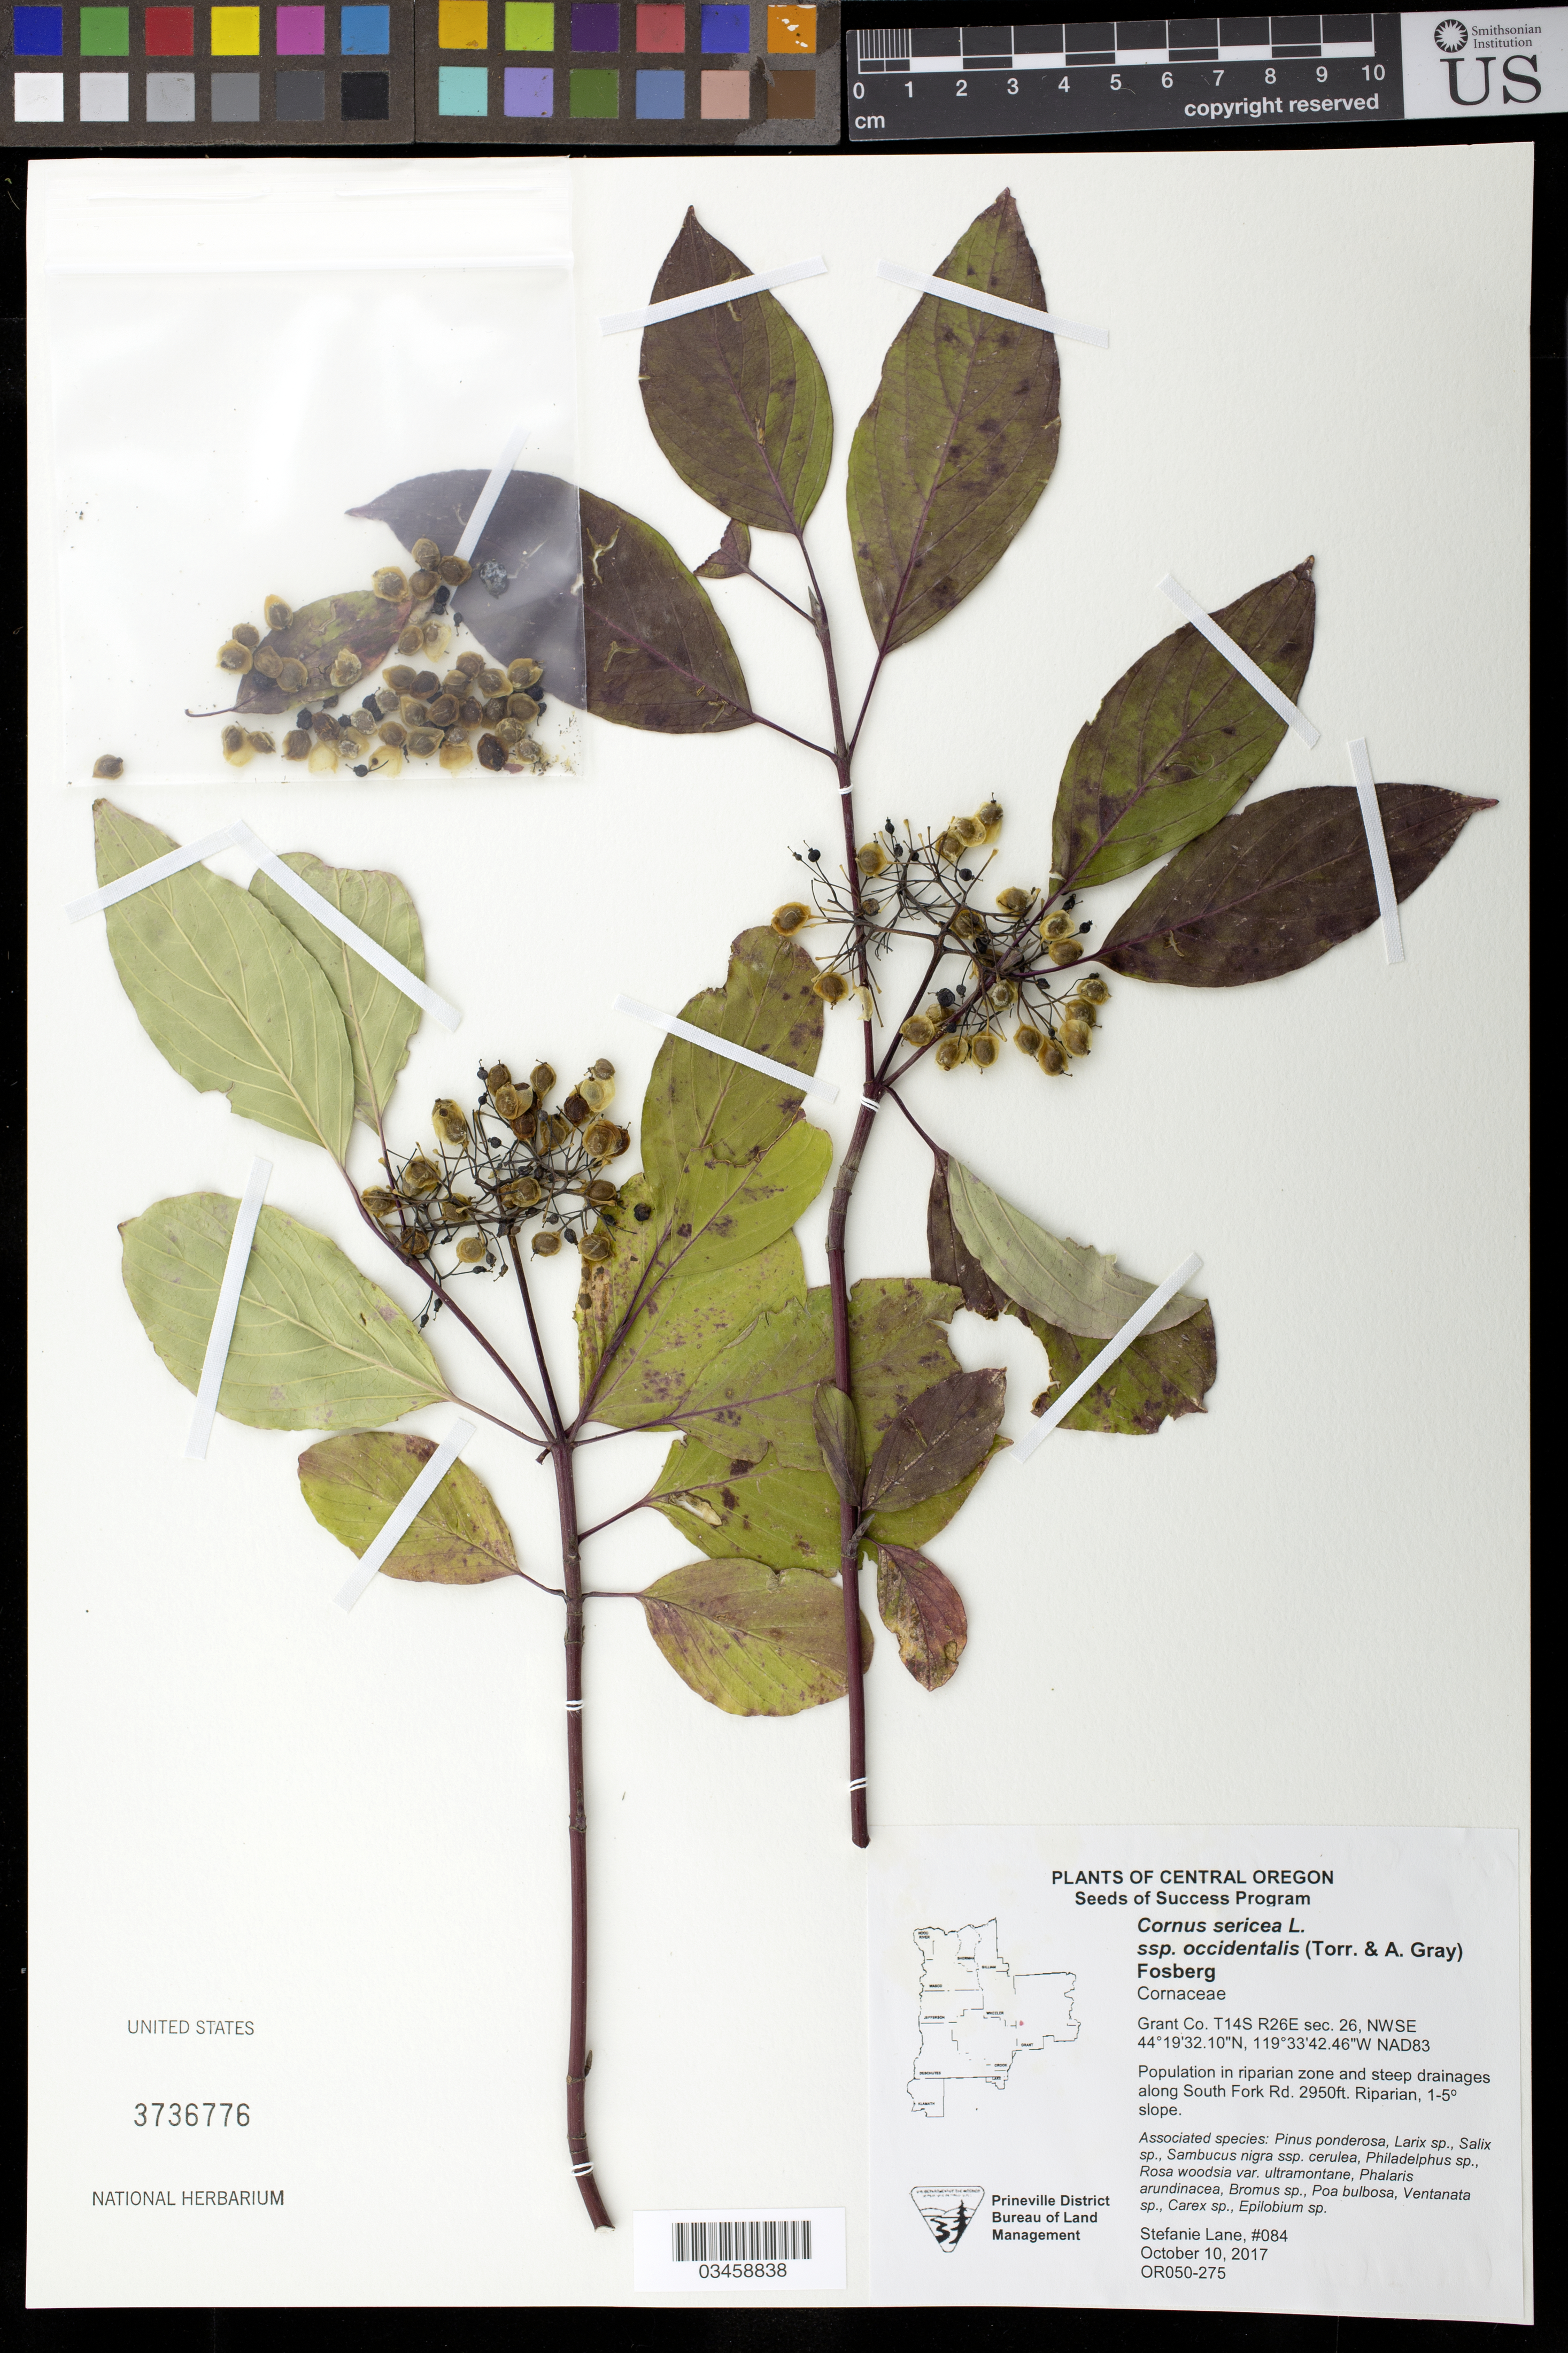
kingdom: Plantae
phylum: Tracheophyta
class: Magnoliopsida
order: Cornales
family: Cornaceae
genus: Cornus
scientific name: Cornus sericea subsp. occidentalis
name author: L.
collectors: S. Lane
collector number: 084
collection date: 2017-10-10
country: United States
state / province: Oregon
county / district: Grant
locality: Along South Fork Rd.Riparian, T14S R26E sec.26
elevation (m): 899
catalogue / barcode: US 3736776